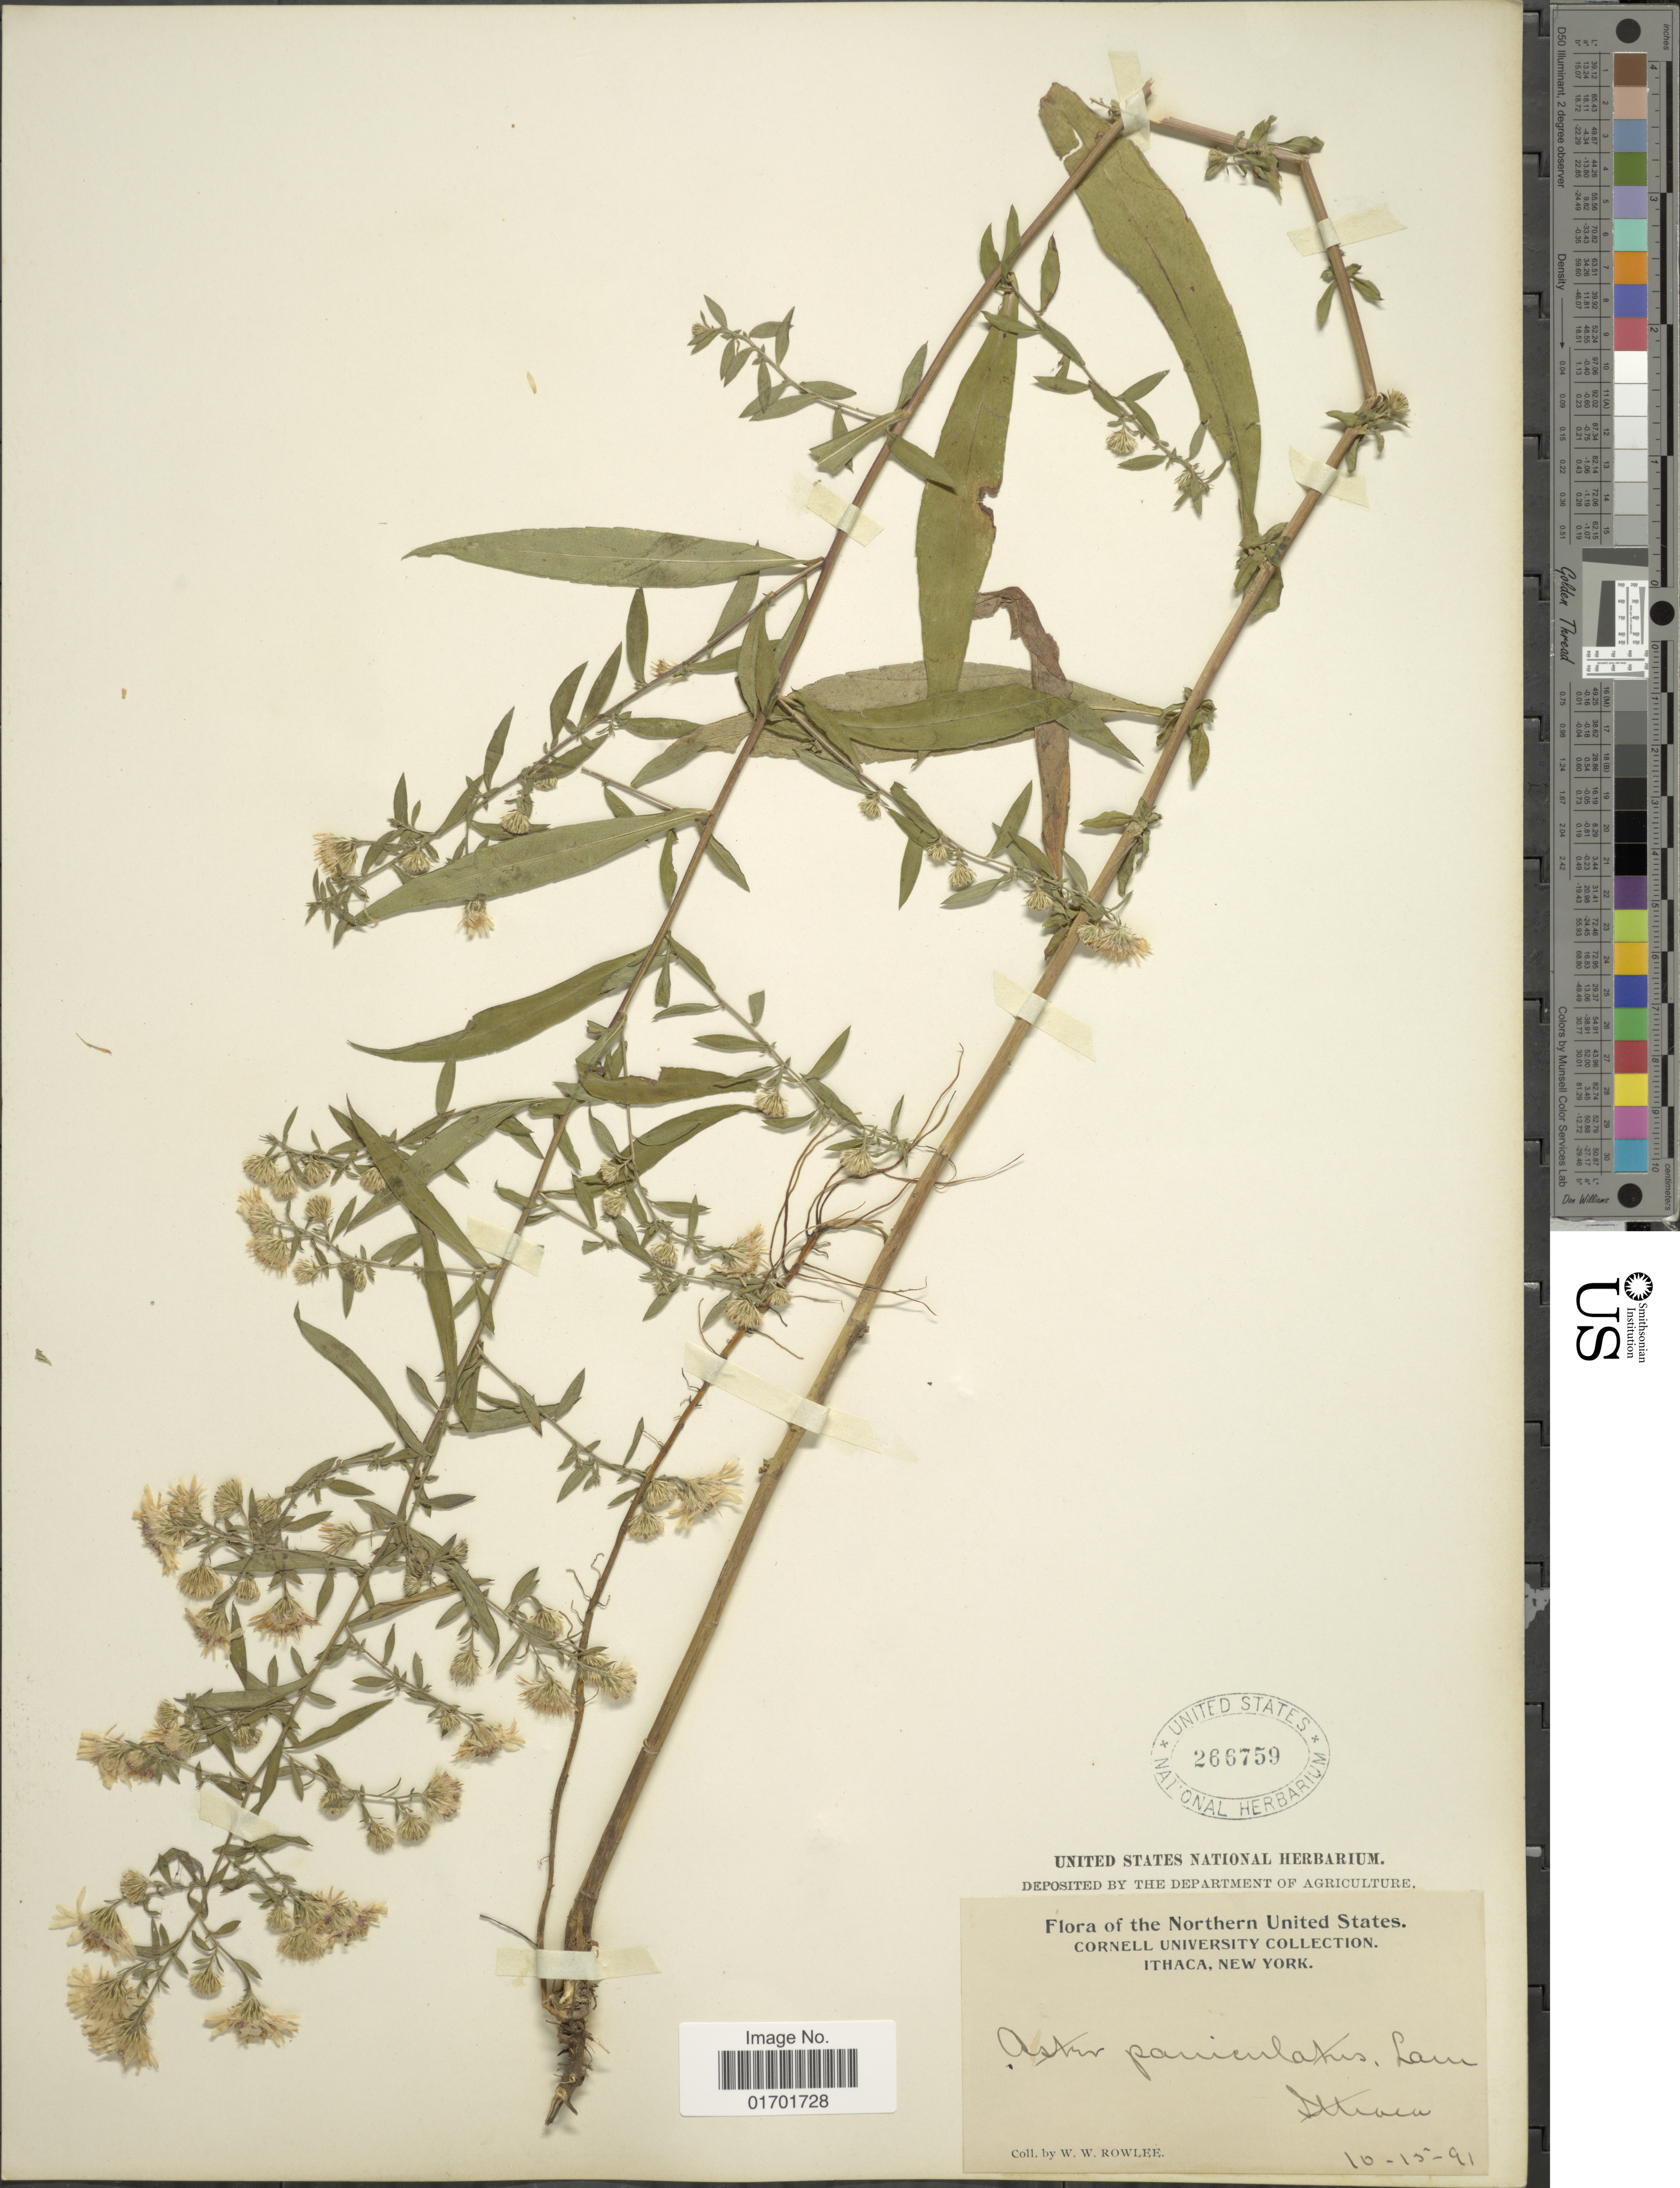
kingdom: Plantae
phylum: Tracheophyta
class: Magnoliopsida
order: Asterales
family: Asteraceae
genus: Symphyotrichum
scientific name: Symphyotrichum lanceolatum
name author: (Willd.) G.L. Nesom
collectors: W. W. Rowlee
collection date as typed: Transcribed d/m/y: 15/10/91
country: United States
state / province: New York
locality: Ithaca.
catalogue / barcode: US 266759